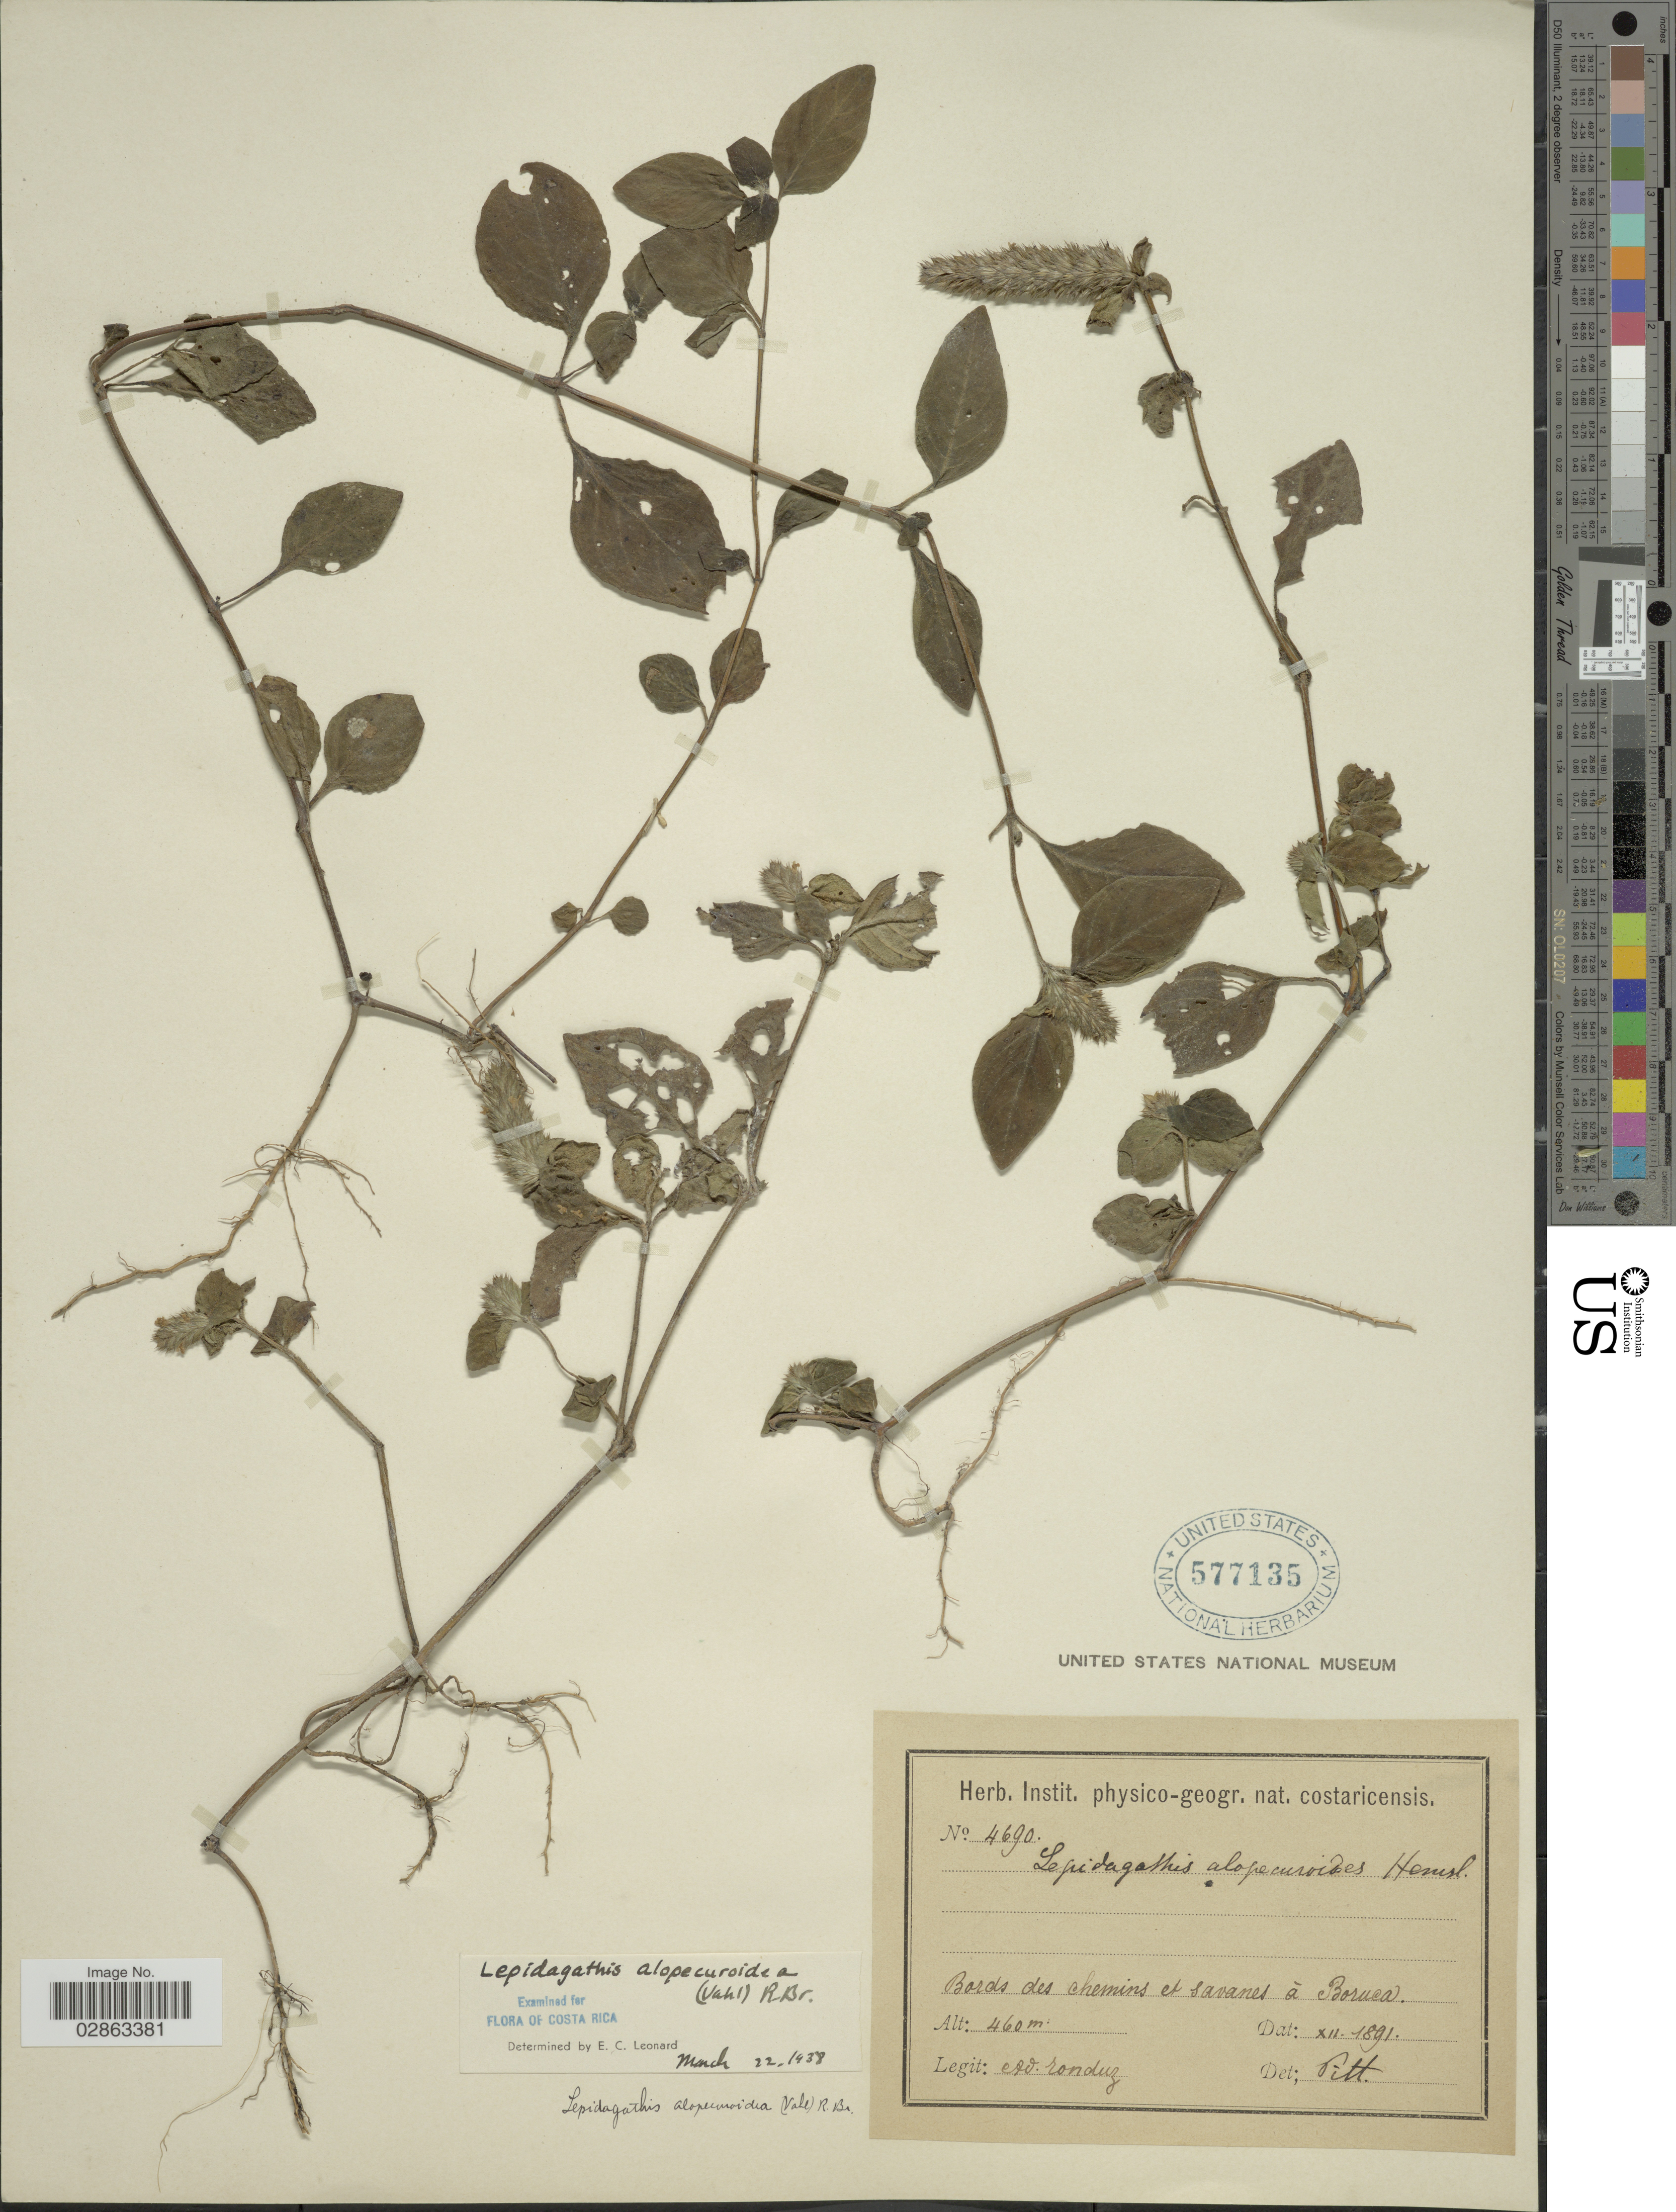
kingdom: Plantae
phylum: Tracheophyta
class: Magnoliopsida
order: Lamiales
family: Acanthaceae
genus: Teliostachya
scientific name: Teliostachya alopecuroidea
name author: (Vahl) Nees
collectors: A. Tonduz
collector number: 4690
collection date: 1891-12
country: Costa Rica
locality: Bords des chemins et savanes à Boruca.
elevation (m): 460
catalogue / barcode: US 577135